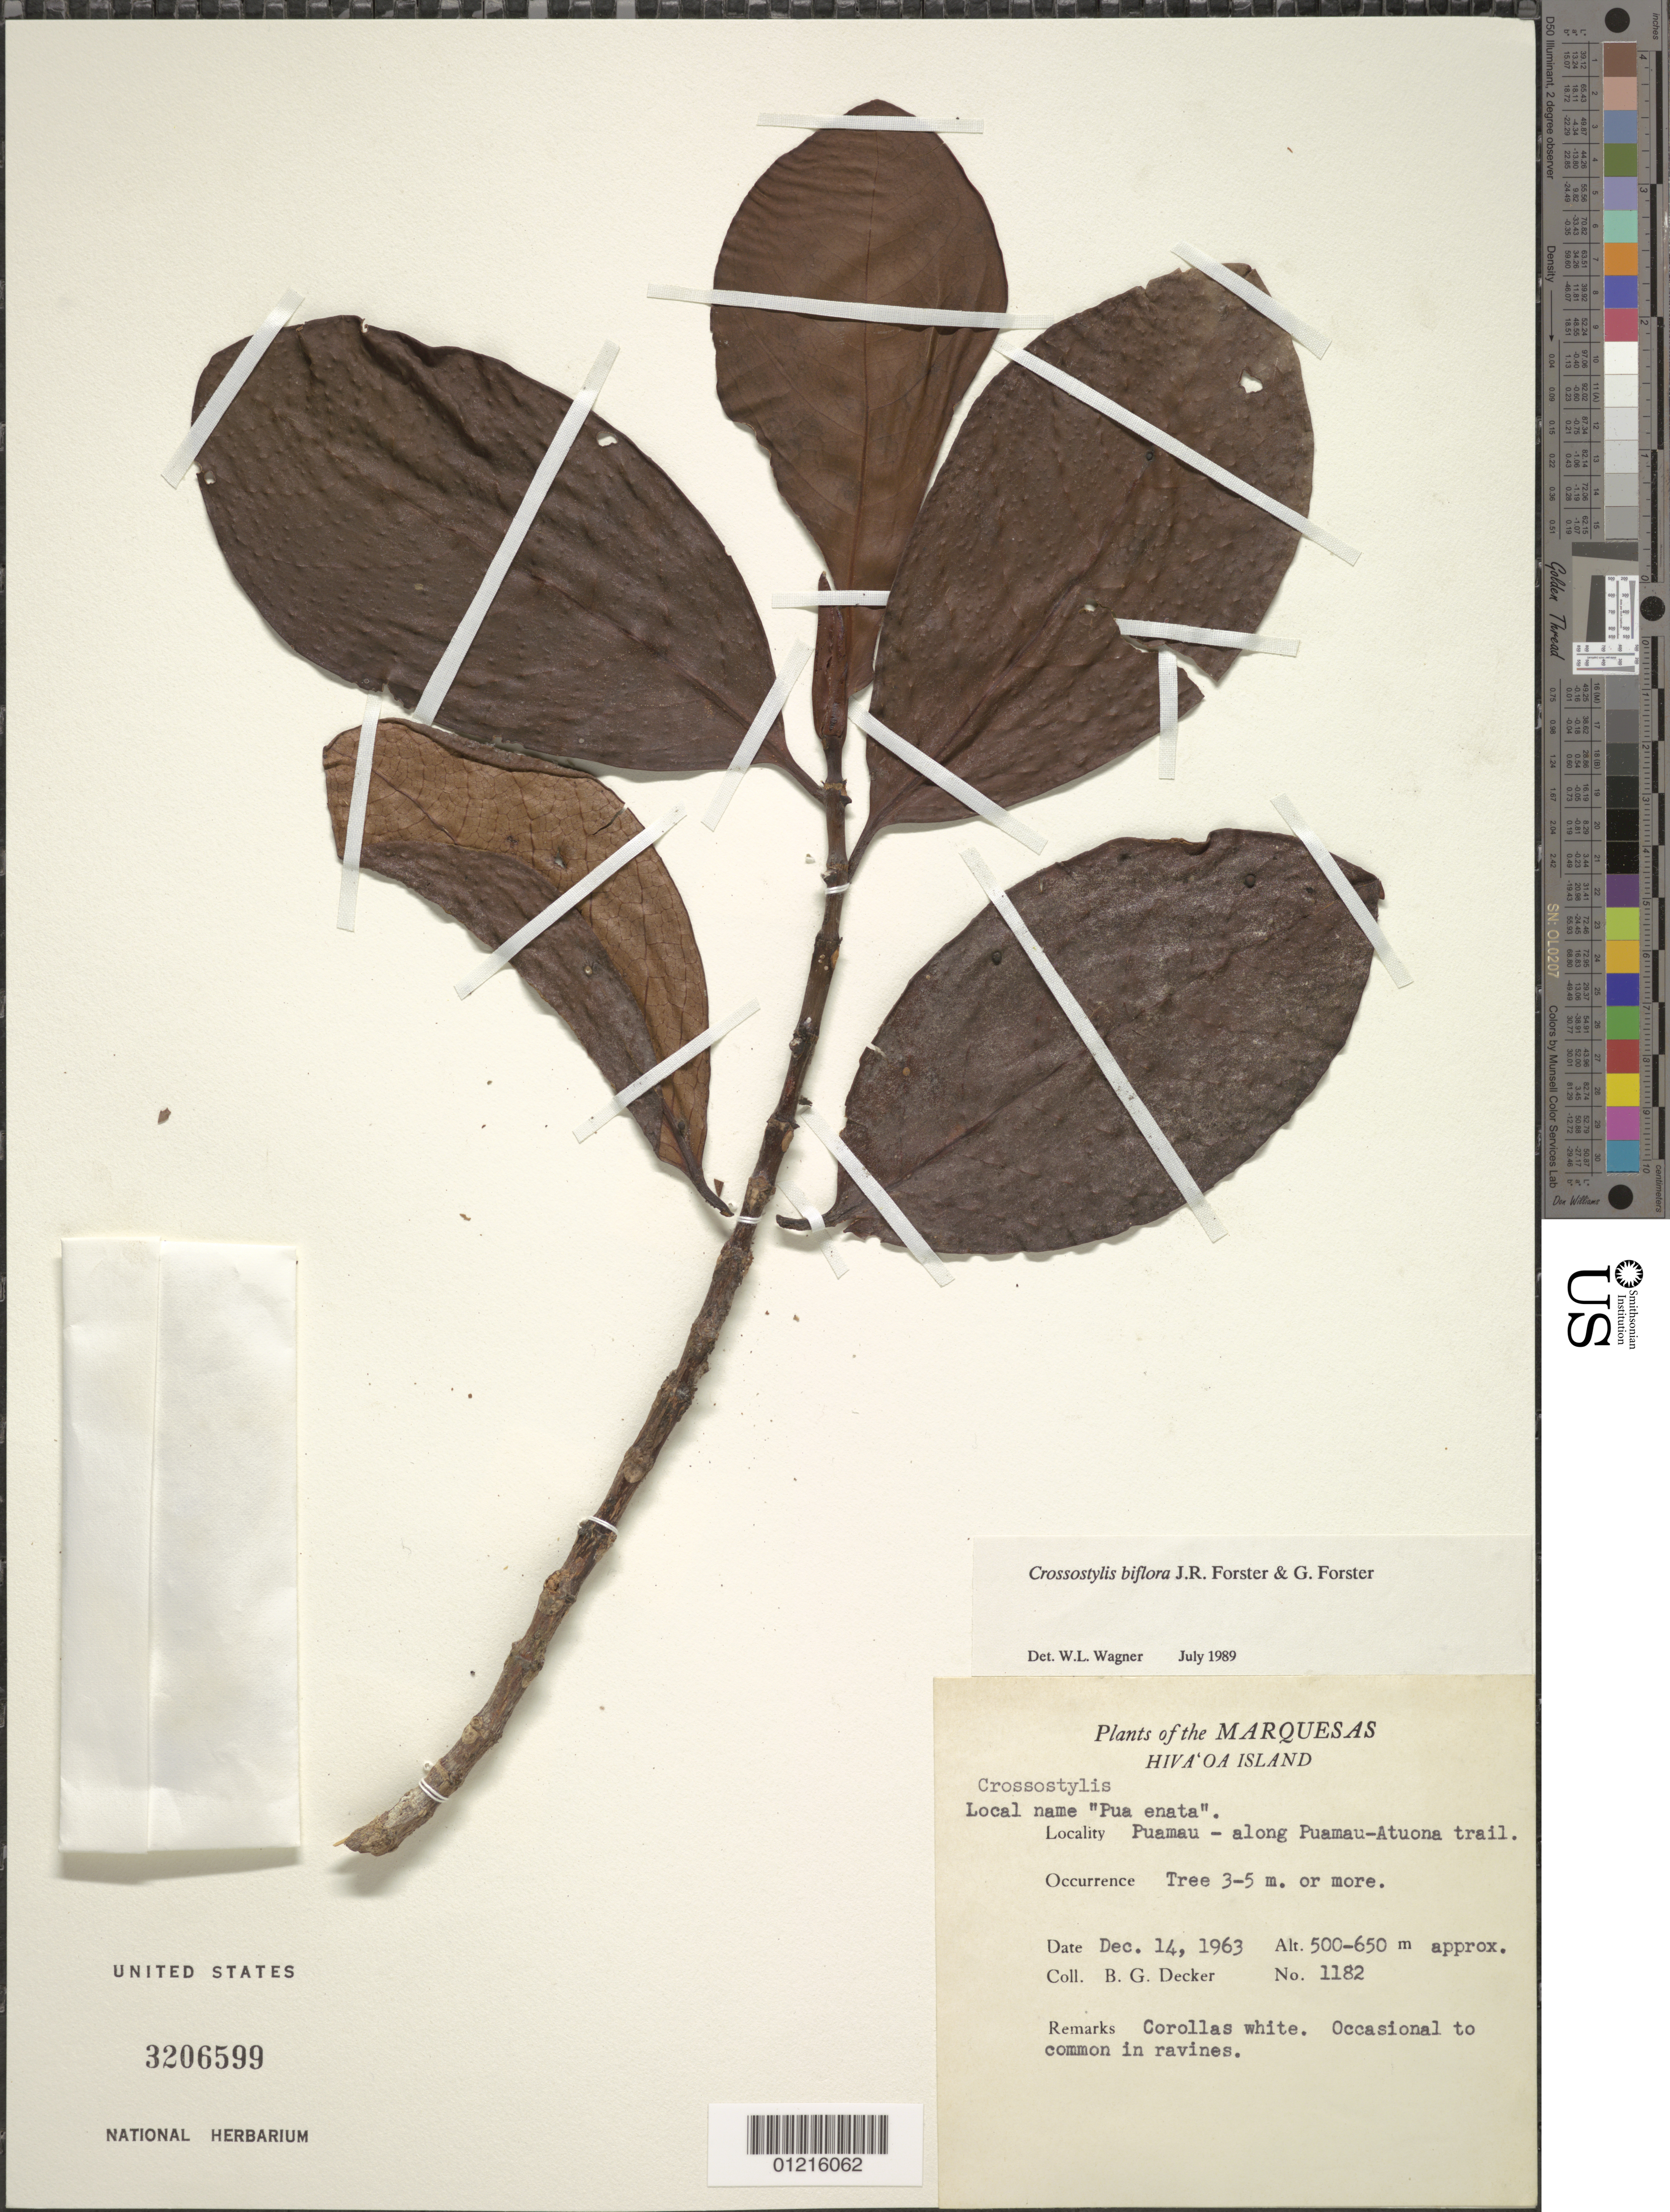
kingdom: Plantae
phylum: Tracheophyta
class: Magnoliopsida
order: Malpighiales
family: Rhizophoraceae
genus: Crossostylis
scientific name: Crossostylis biflora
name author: J.R. Forst. & G. Forst.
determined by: Wagner, W. L., (BOT), Smithsonian Institution - National Museum of Natural History (UNITED STATES)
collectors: B. G. Decker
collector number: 1182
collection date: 1963-12-14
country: French Polynesia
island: Hiva Oa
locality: Puamau, along Puamau-Atuona Trail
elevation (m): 500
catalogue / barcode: US 3206599